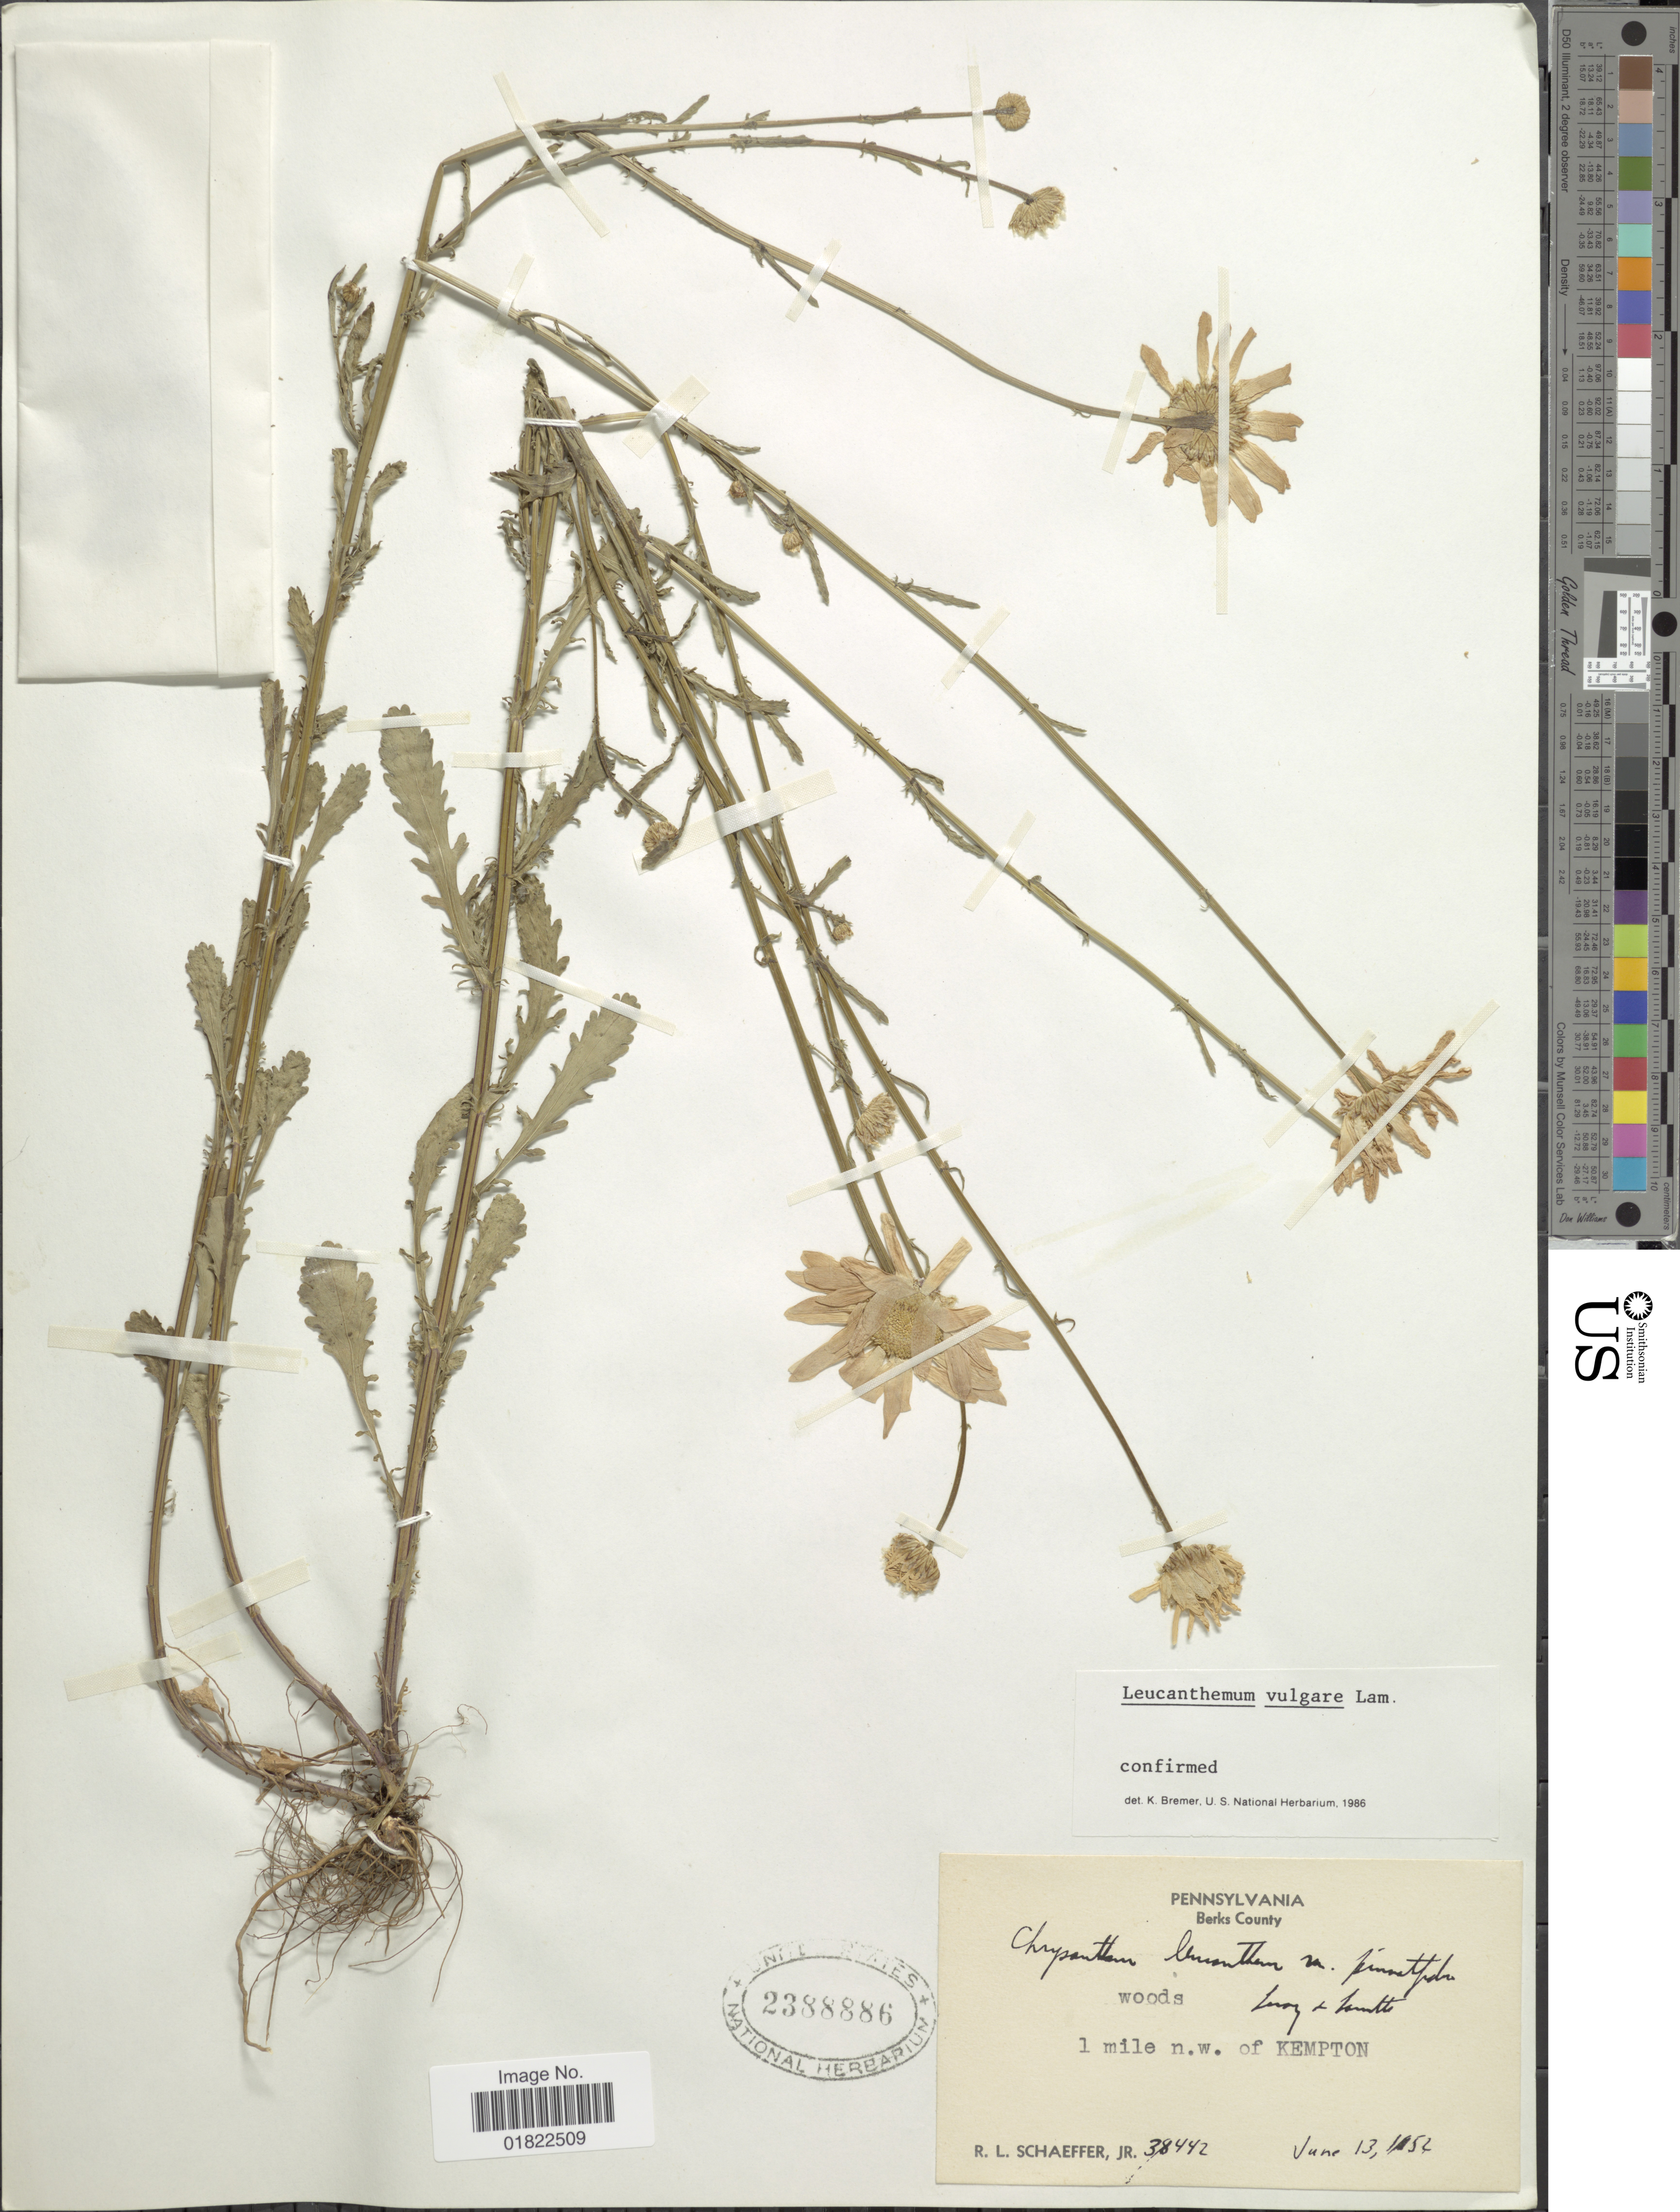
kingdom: Plantae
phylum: Tracheophyta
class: Magnoliopsida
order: Asterales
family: Asteraceae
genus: Leucanthemum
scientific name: Leucanthemum vulgare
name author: Lam.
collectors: R. L. Schaeffer Jr.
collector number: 38442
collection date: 1852-06-13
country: United States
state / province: Pennsylvania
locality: Berks County, Woods, 1 mile n.w. of Kempton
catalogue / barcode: US 2388886